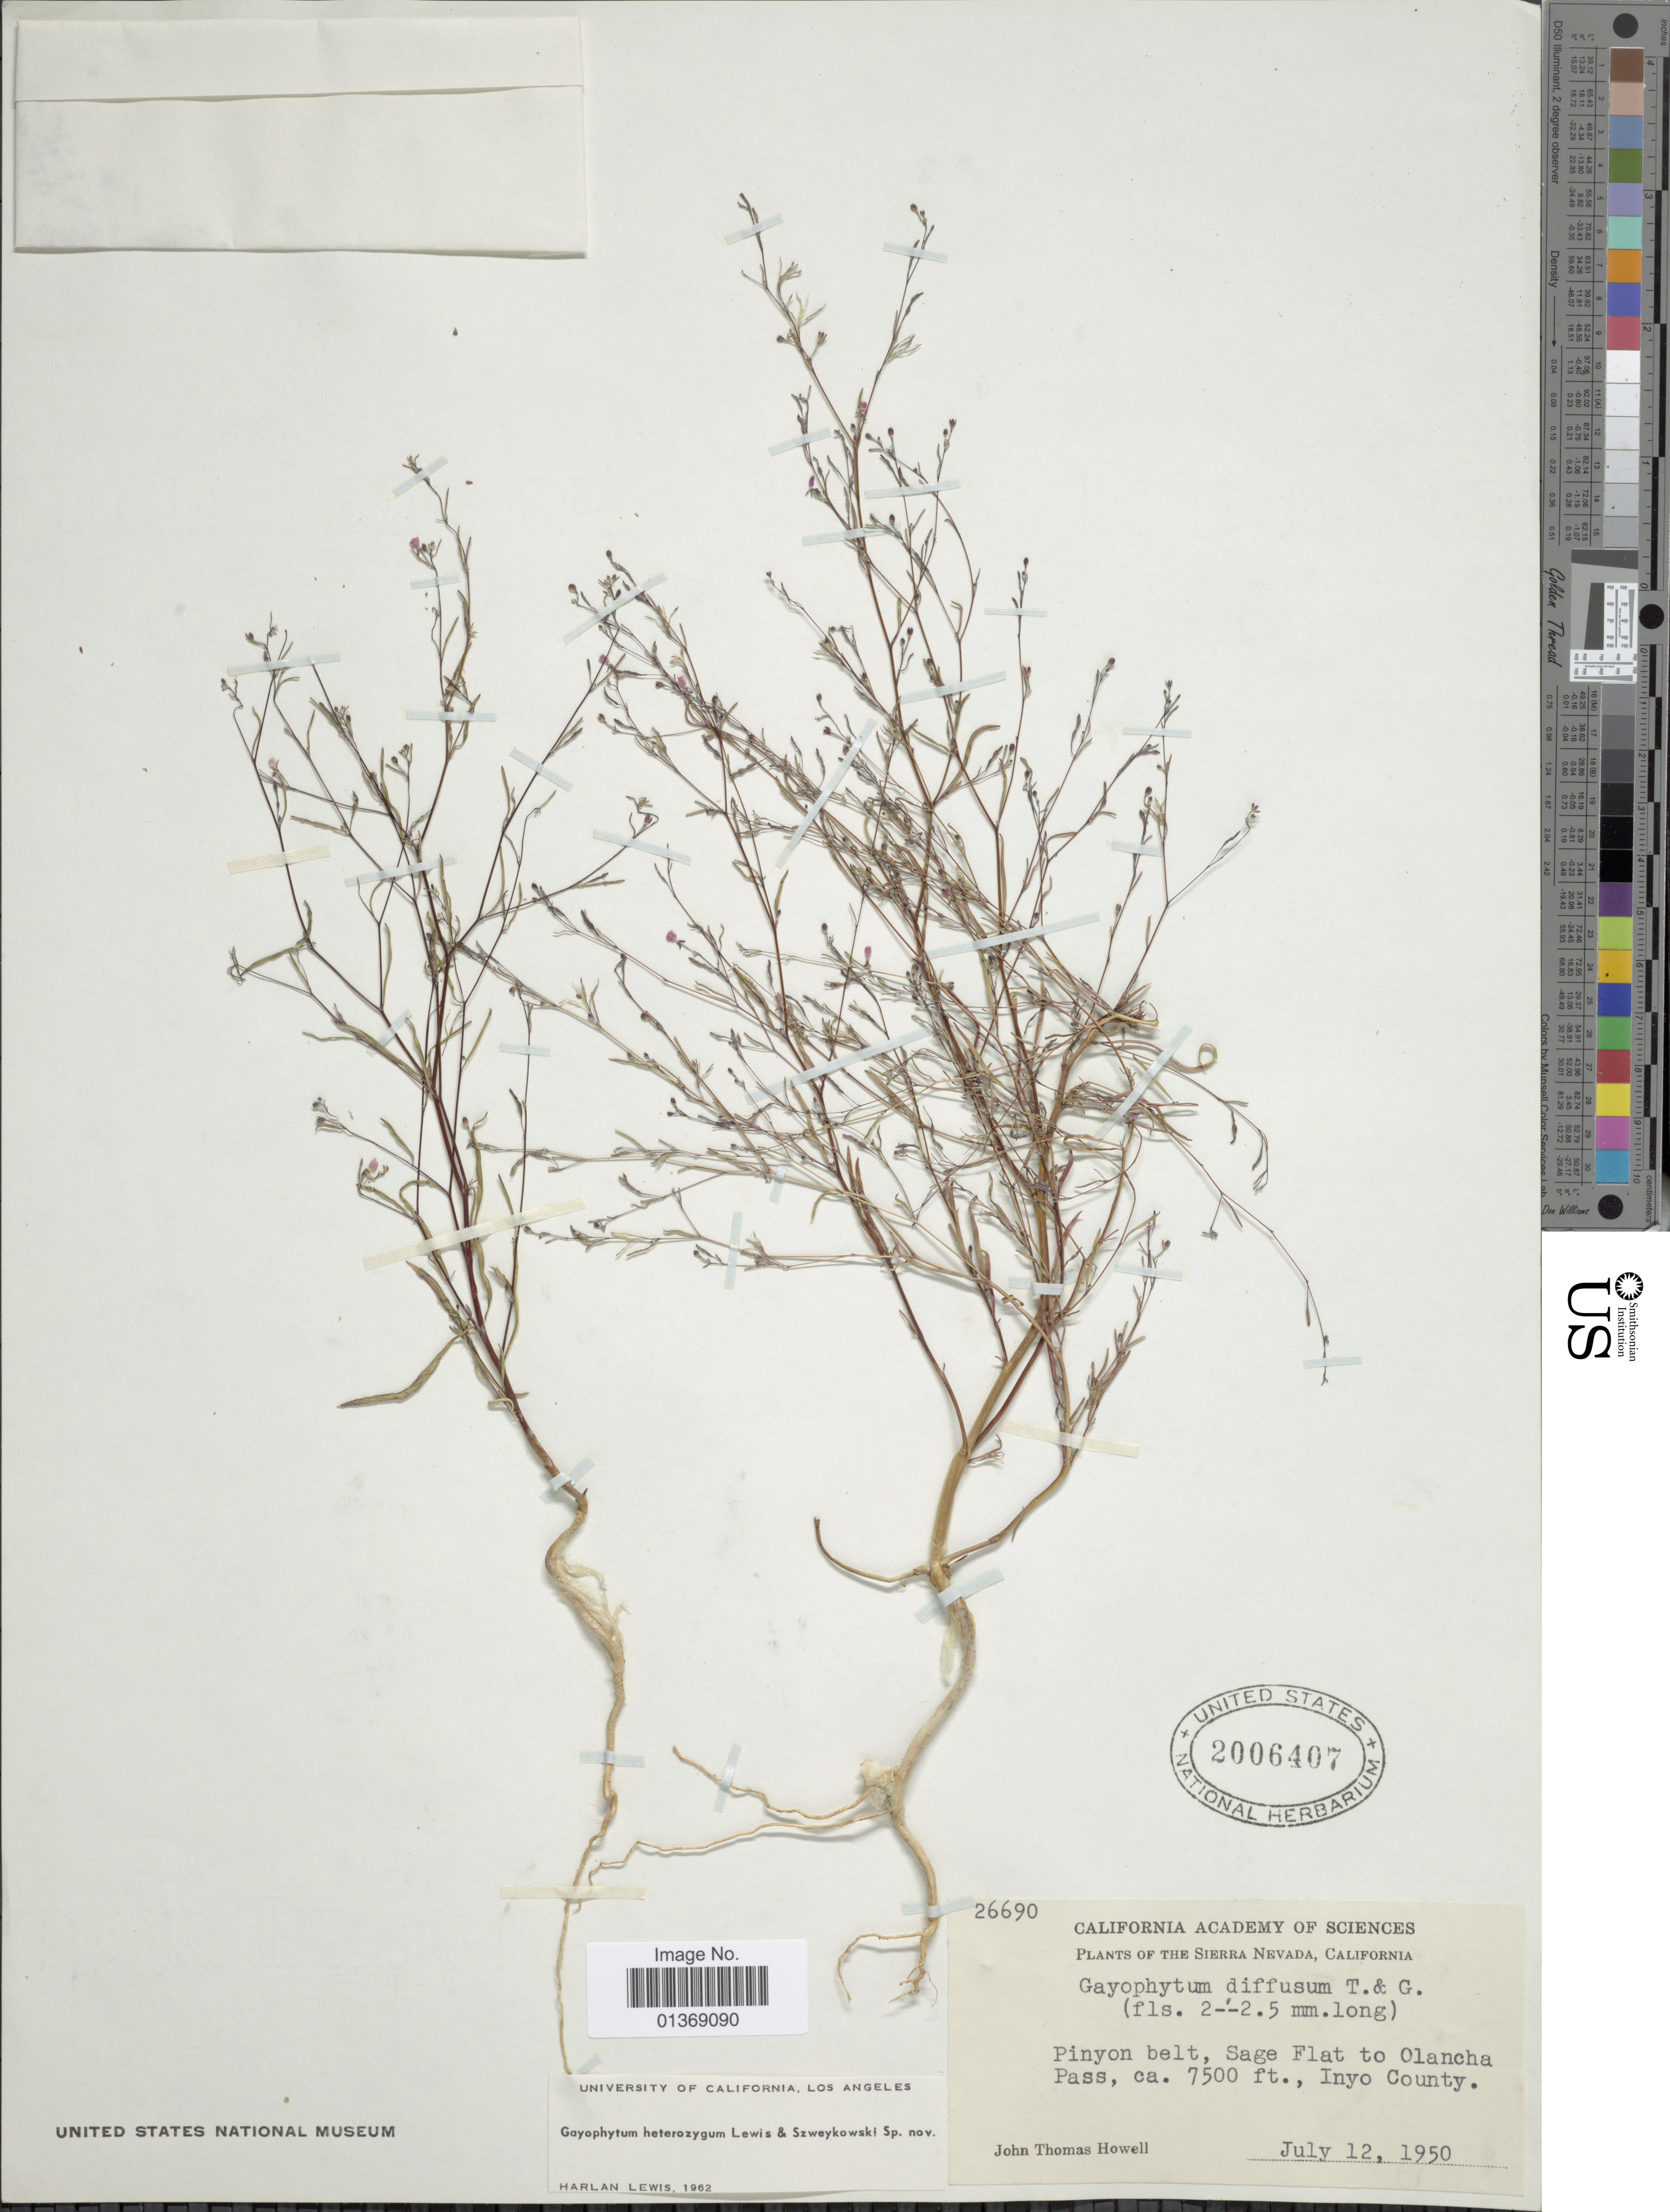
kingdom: Plantae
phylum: Tracheophyta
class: Magnoliopsida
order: Myrtales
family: Onagraceae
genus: Gayophytum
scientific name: Gayophytum heterozygum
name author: F. H. Lewis & Szweyk.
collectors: J. T. Howell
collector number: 26690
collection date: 1950-07-12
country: United States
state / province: California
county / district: Inyo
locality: Sierra Nevada, Pinyon belt, Sage Flat to Olancha Pass, Inyo County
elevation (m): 2286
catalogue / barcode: US 2006407